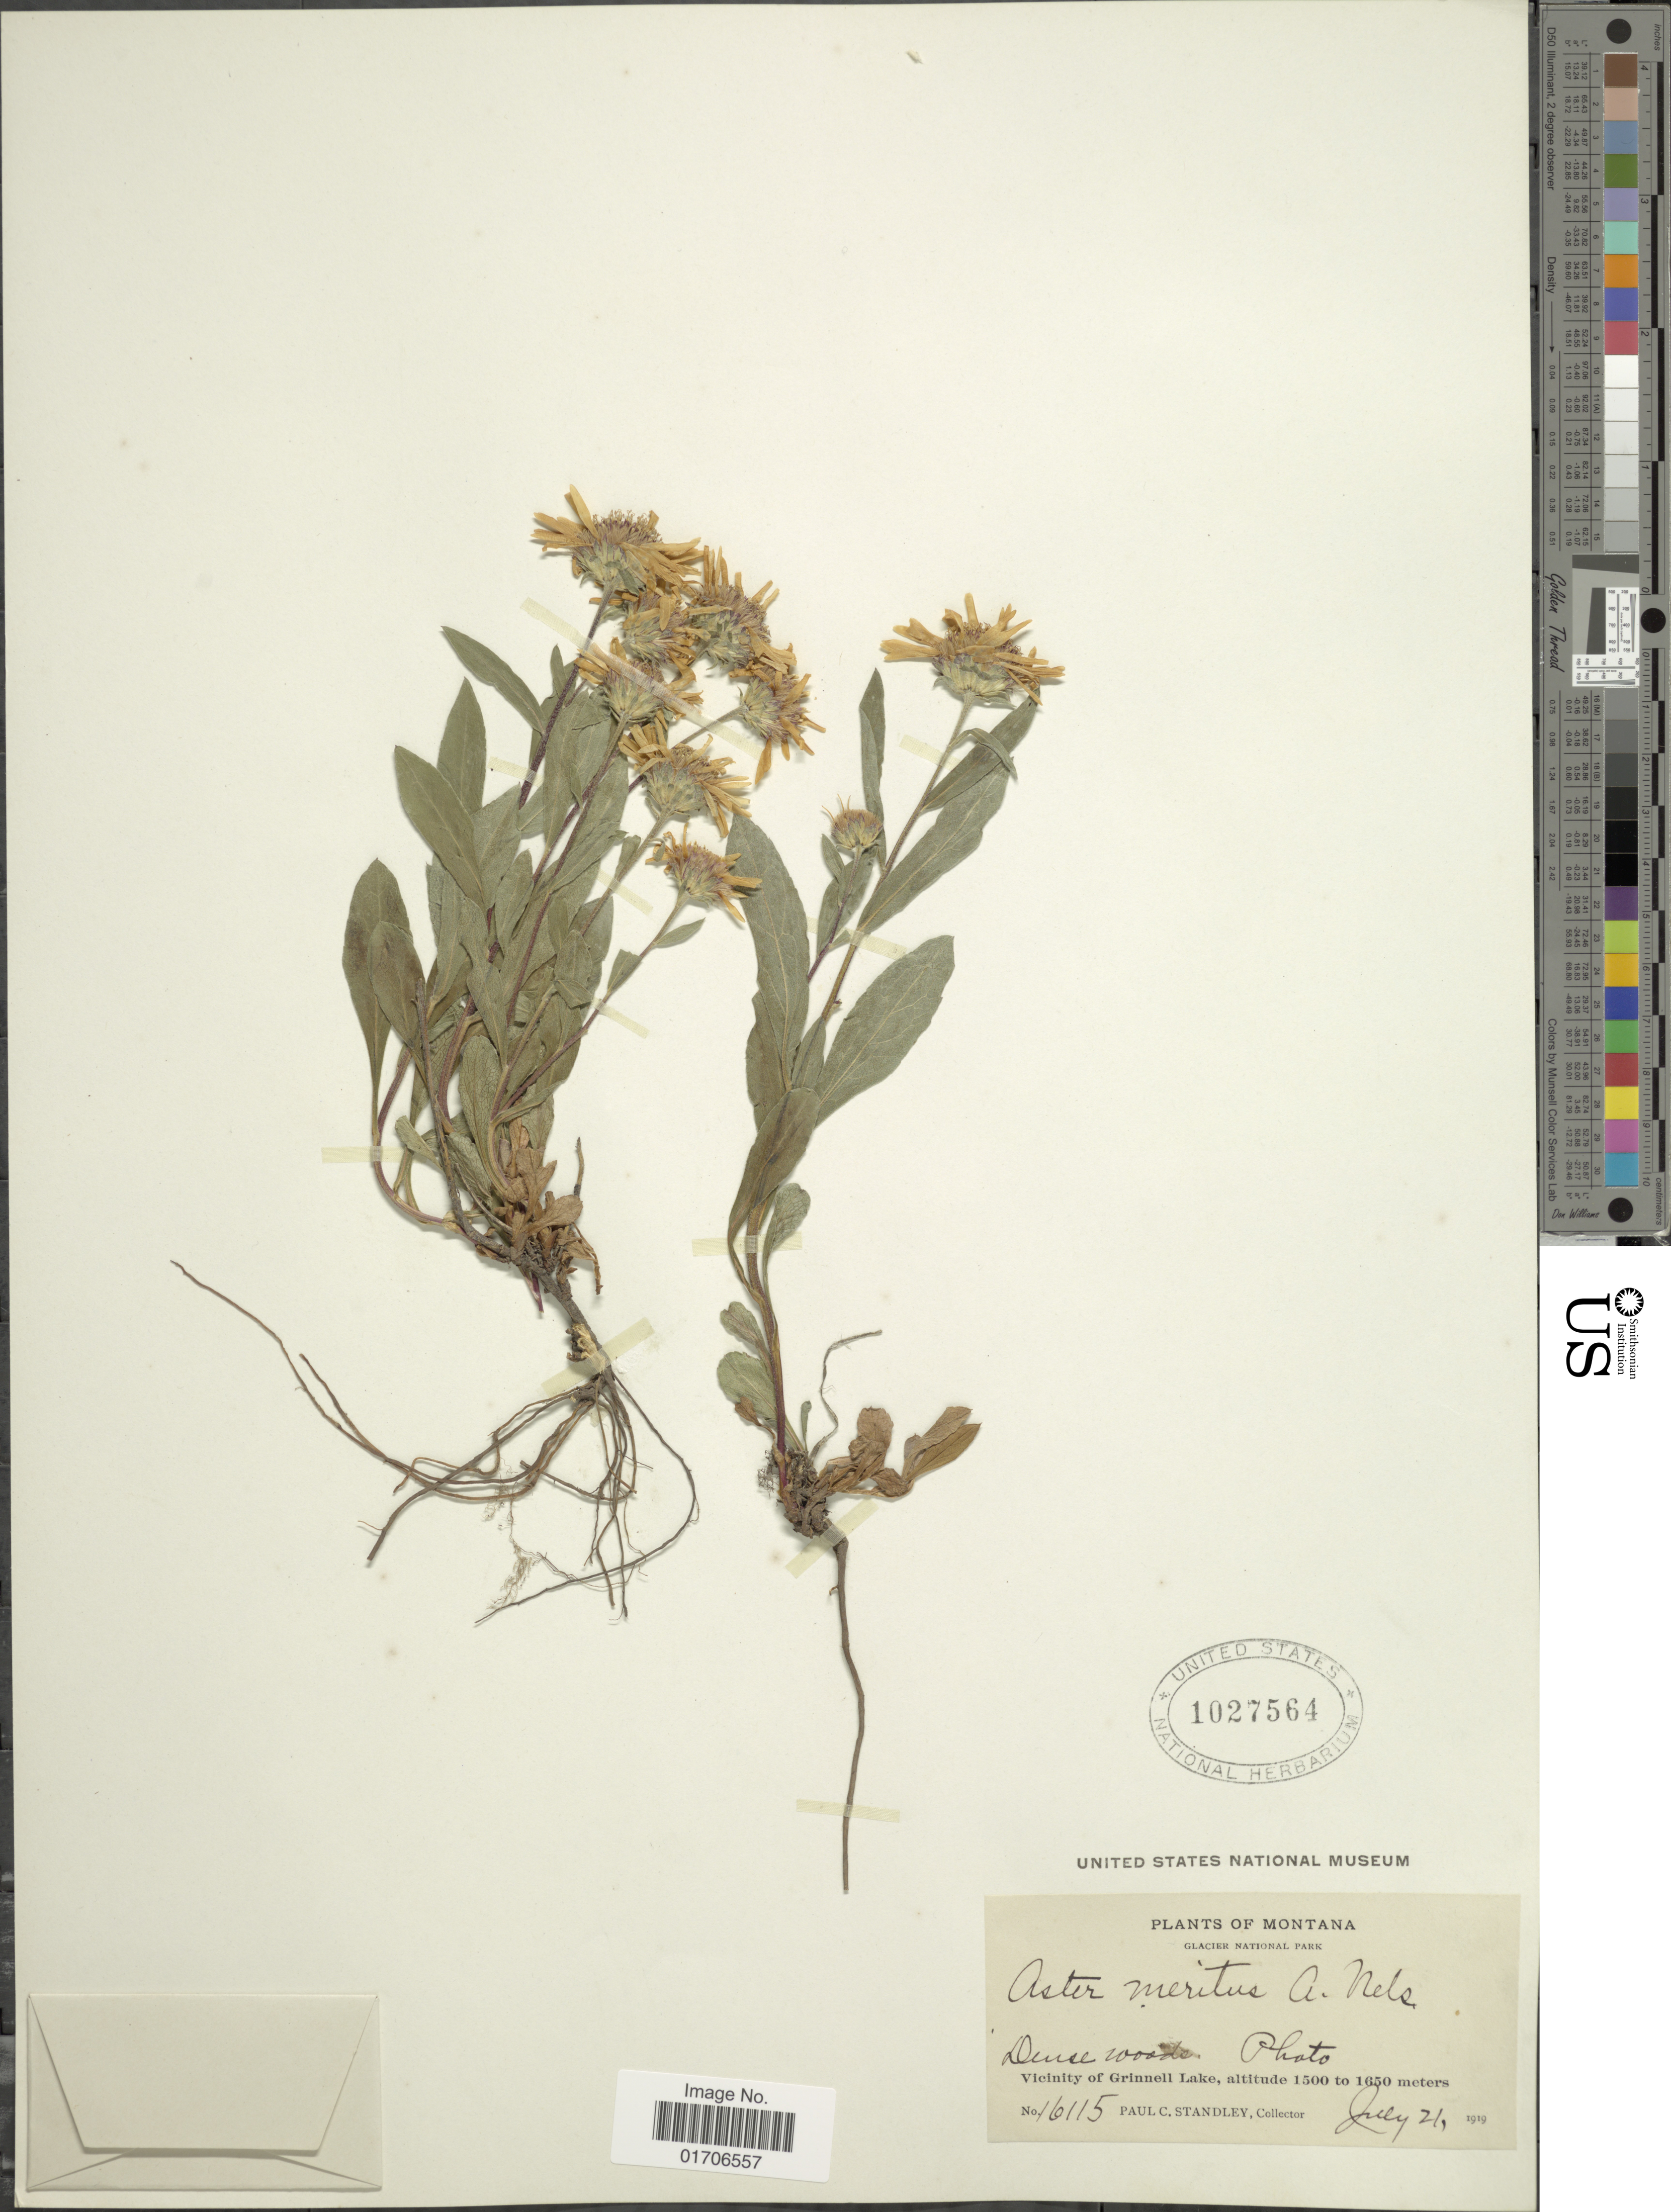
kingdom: Plantae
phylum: Tracheophyta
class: Magnoliopsida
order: Asterales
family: Asteraceae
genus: Eurybia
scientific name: Eurybia merita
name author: (A. Nelson) G.L. Nesom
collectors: P. C. Standley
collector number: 16115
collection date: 1919-07-21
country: United States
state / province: Montana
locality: Glacier National Park. Dense woods. Phato. Vicinity of Grinnell Lake.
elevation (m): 1500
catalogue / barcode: US 1027564